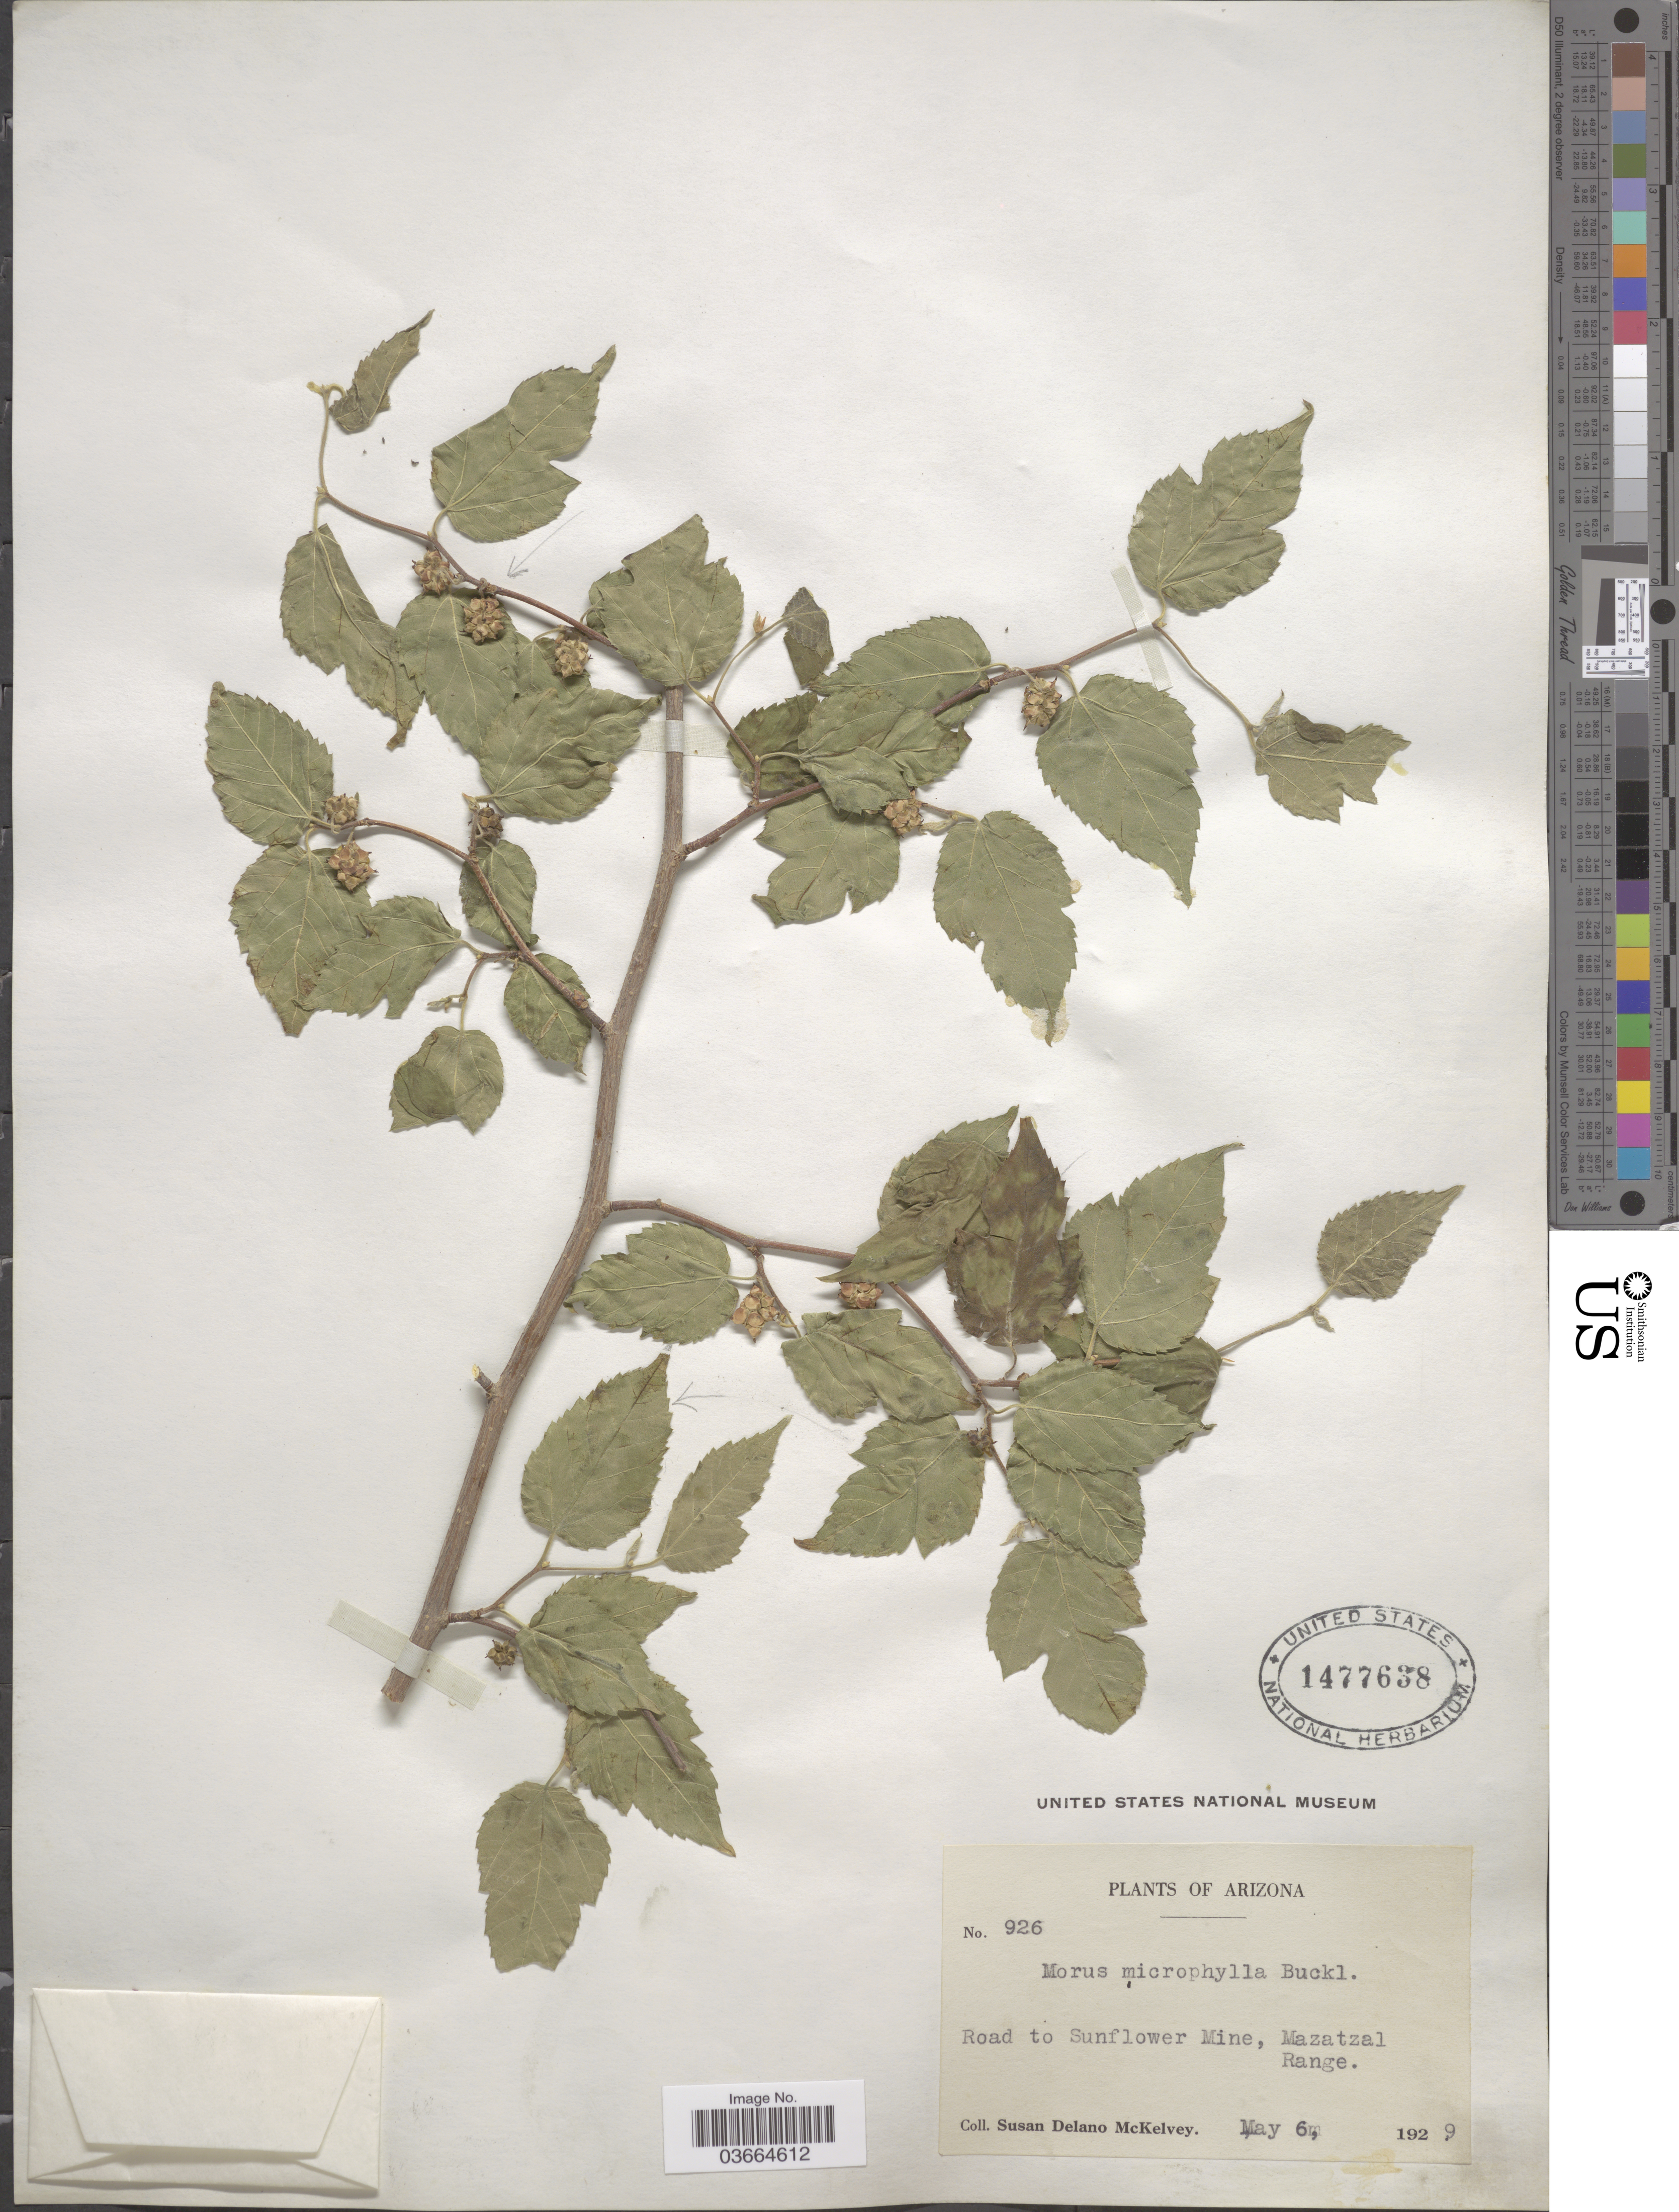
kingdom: Plantae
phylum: Tracheophyta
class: Magnoliopsida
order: Rosales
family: Moraceae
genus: Morus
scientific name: Morus microphylla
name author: Buckley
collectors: S. A. McKelvey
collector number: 926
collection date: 1929-05-06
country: United States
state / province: Arizona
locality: Road to Sunflower Mine, Mazatzal Range.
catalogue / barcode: US 1477638